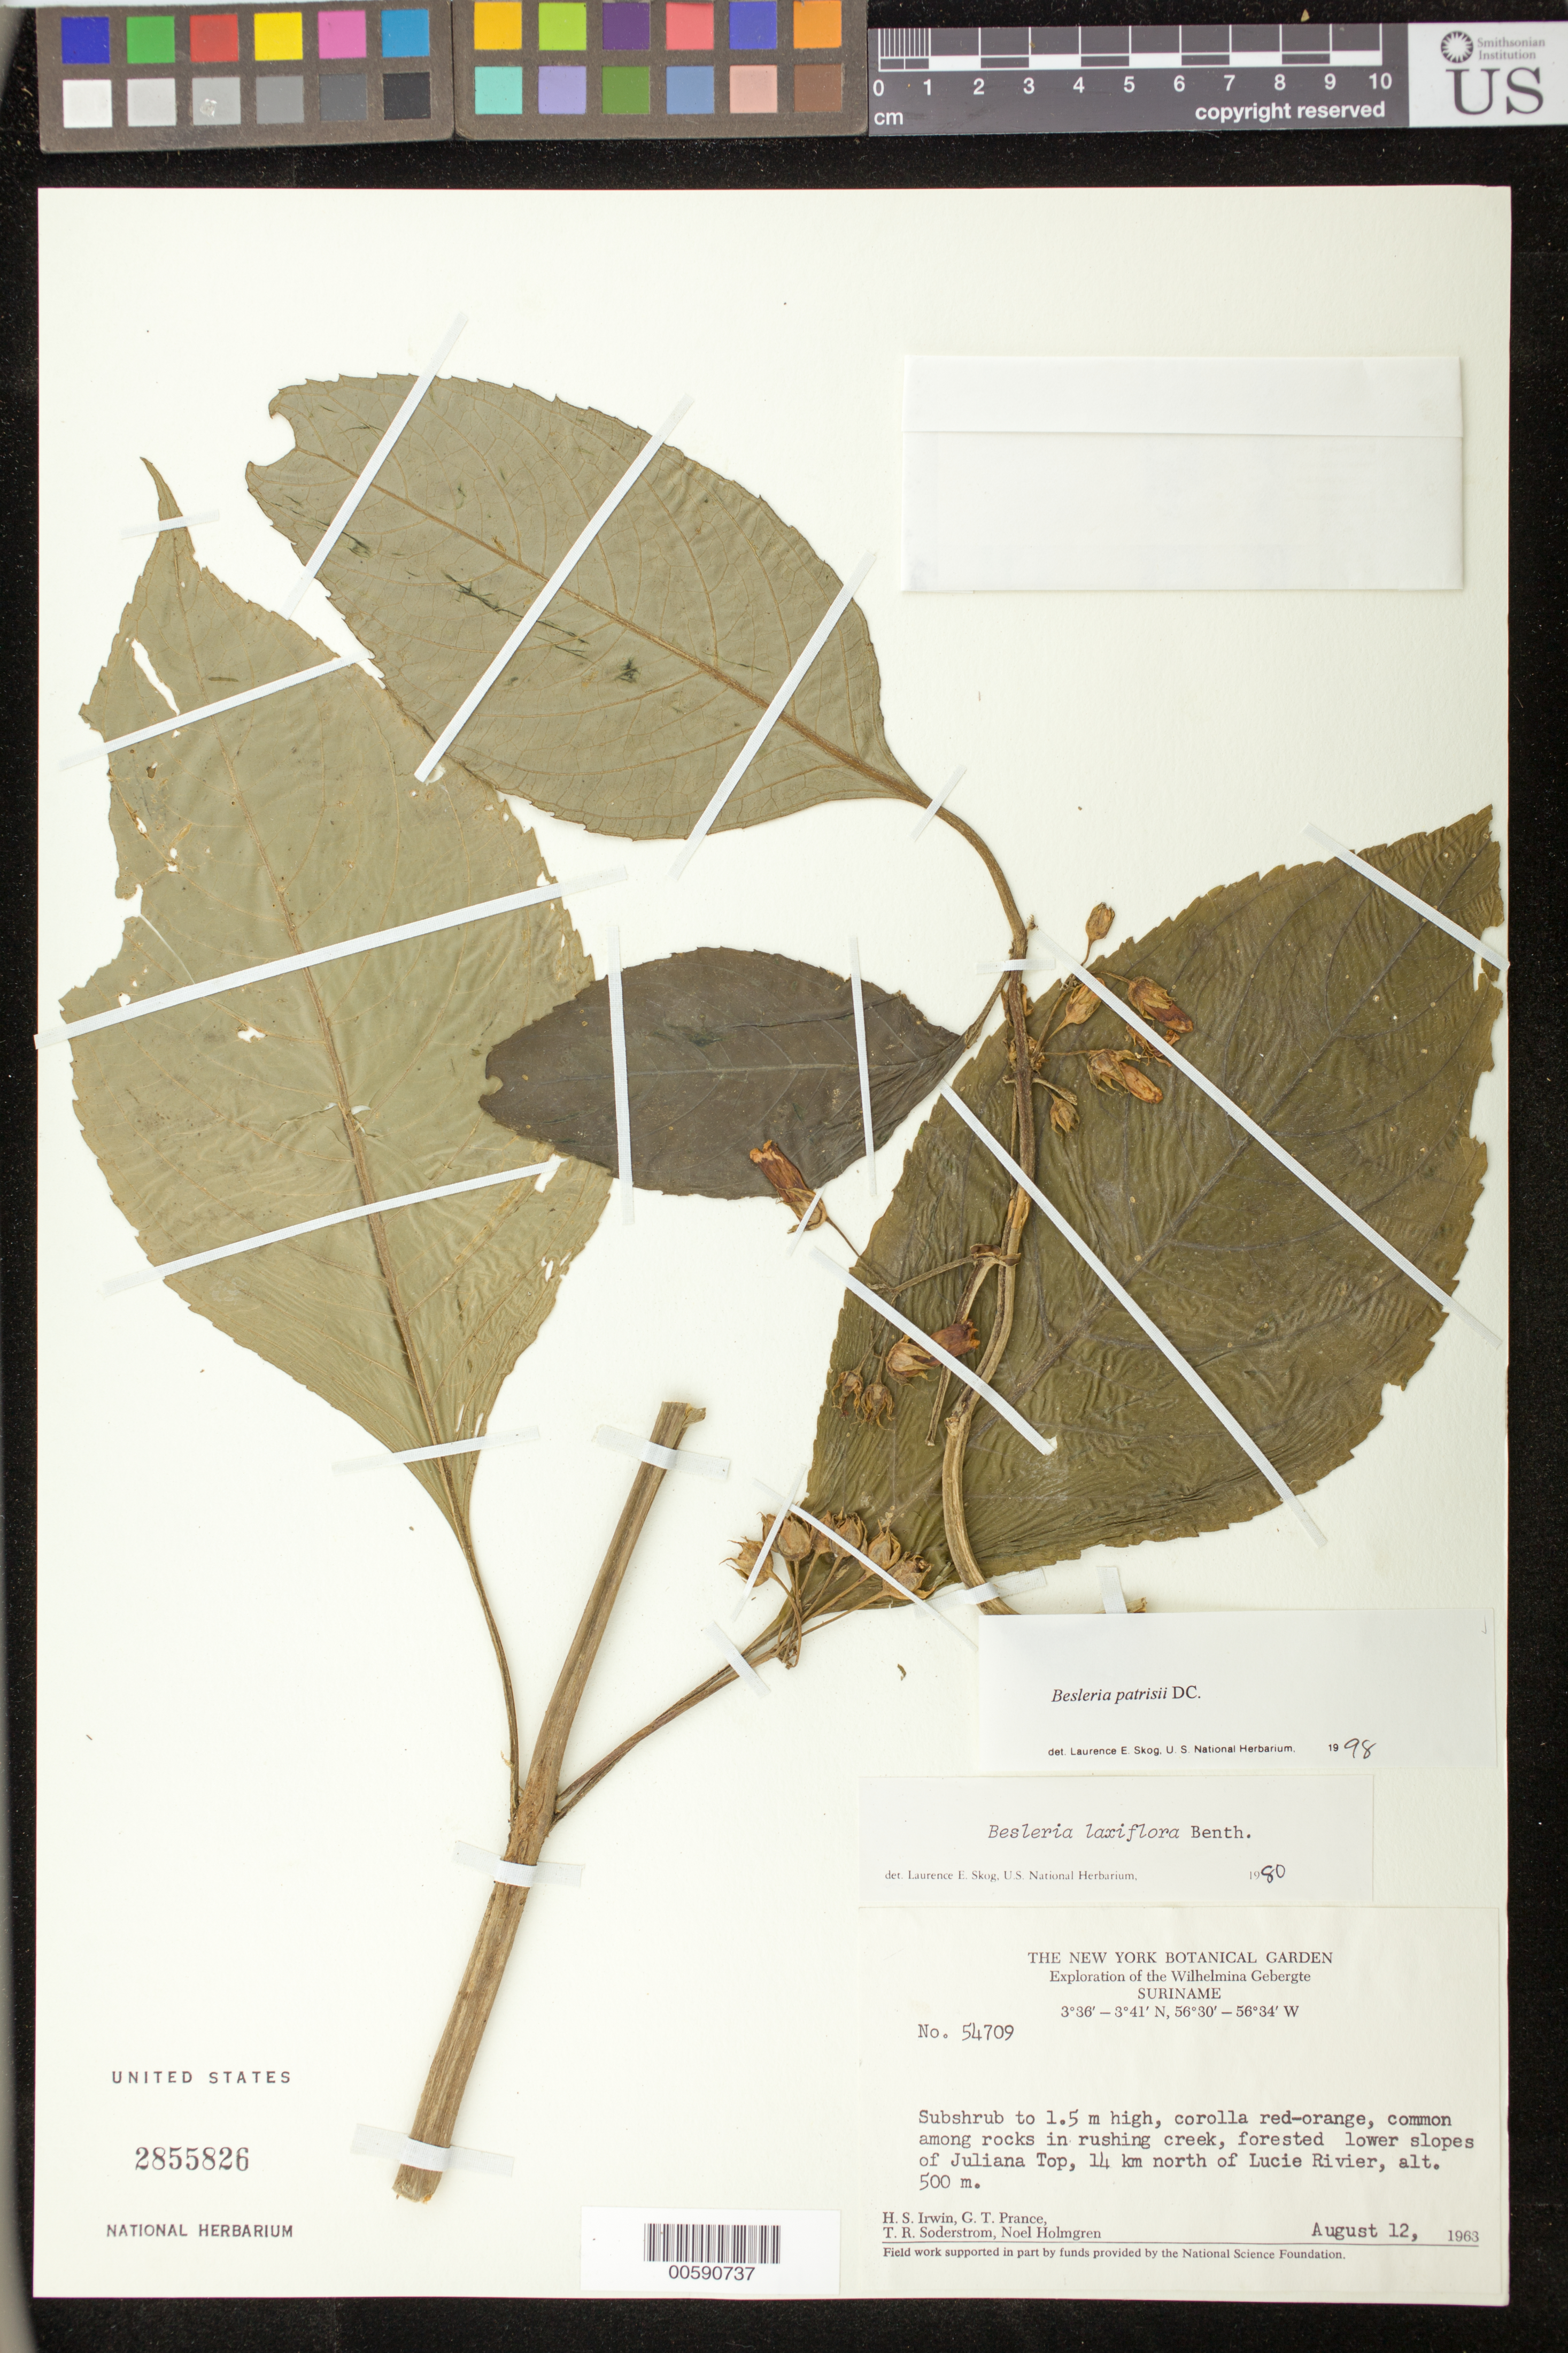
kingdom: Plantae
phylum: Tracheophyta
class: Magnoliopsida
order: Lamiales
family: Gesneriaceae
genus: Besleria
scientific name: Besleria patrisii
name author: DC.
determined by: Skog, Laurence E.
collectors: H. Irwin, G. T. Prance, T. R. Soderstrom & N. H. Holmgren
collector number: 54709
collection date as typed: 12 Aug 1963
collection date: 1963-08-12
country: Suriname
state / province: Sipaliwini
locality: Juliana Top, 14 km N of Lucie Rivier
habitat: Forested lower slopes; common among rocks in rushing creek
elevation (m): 500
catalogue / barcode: US 2855826